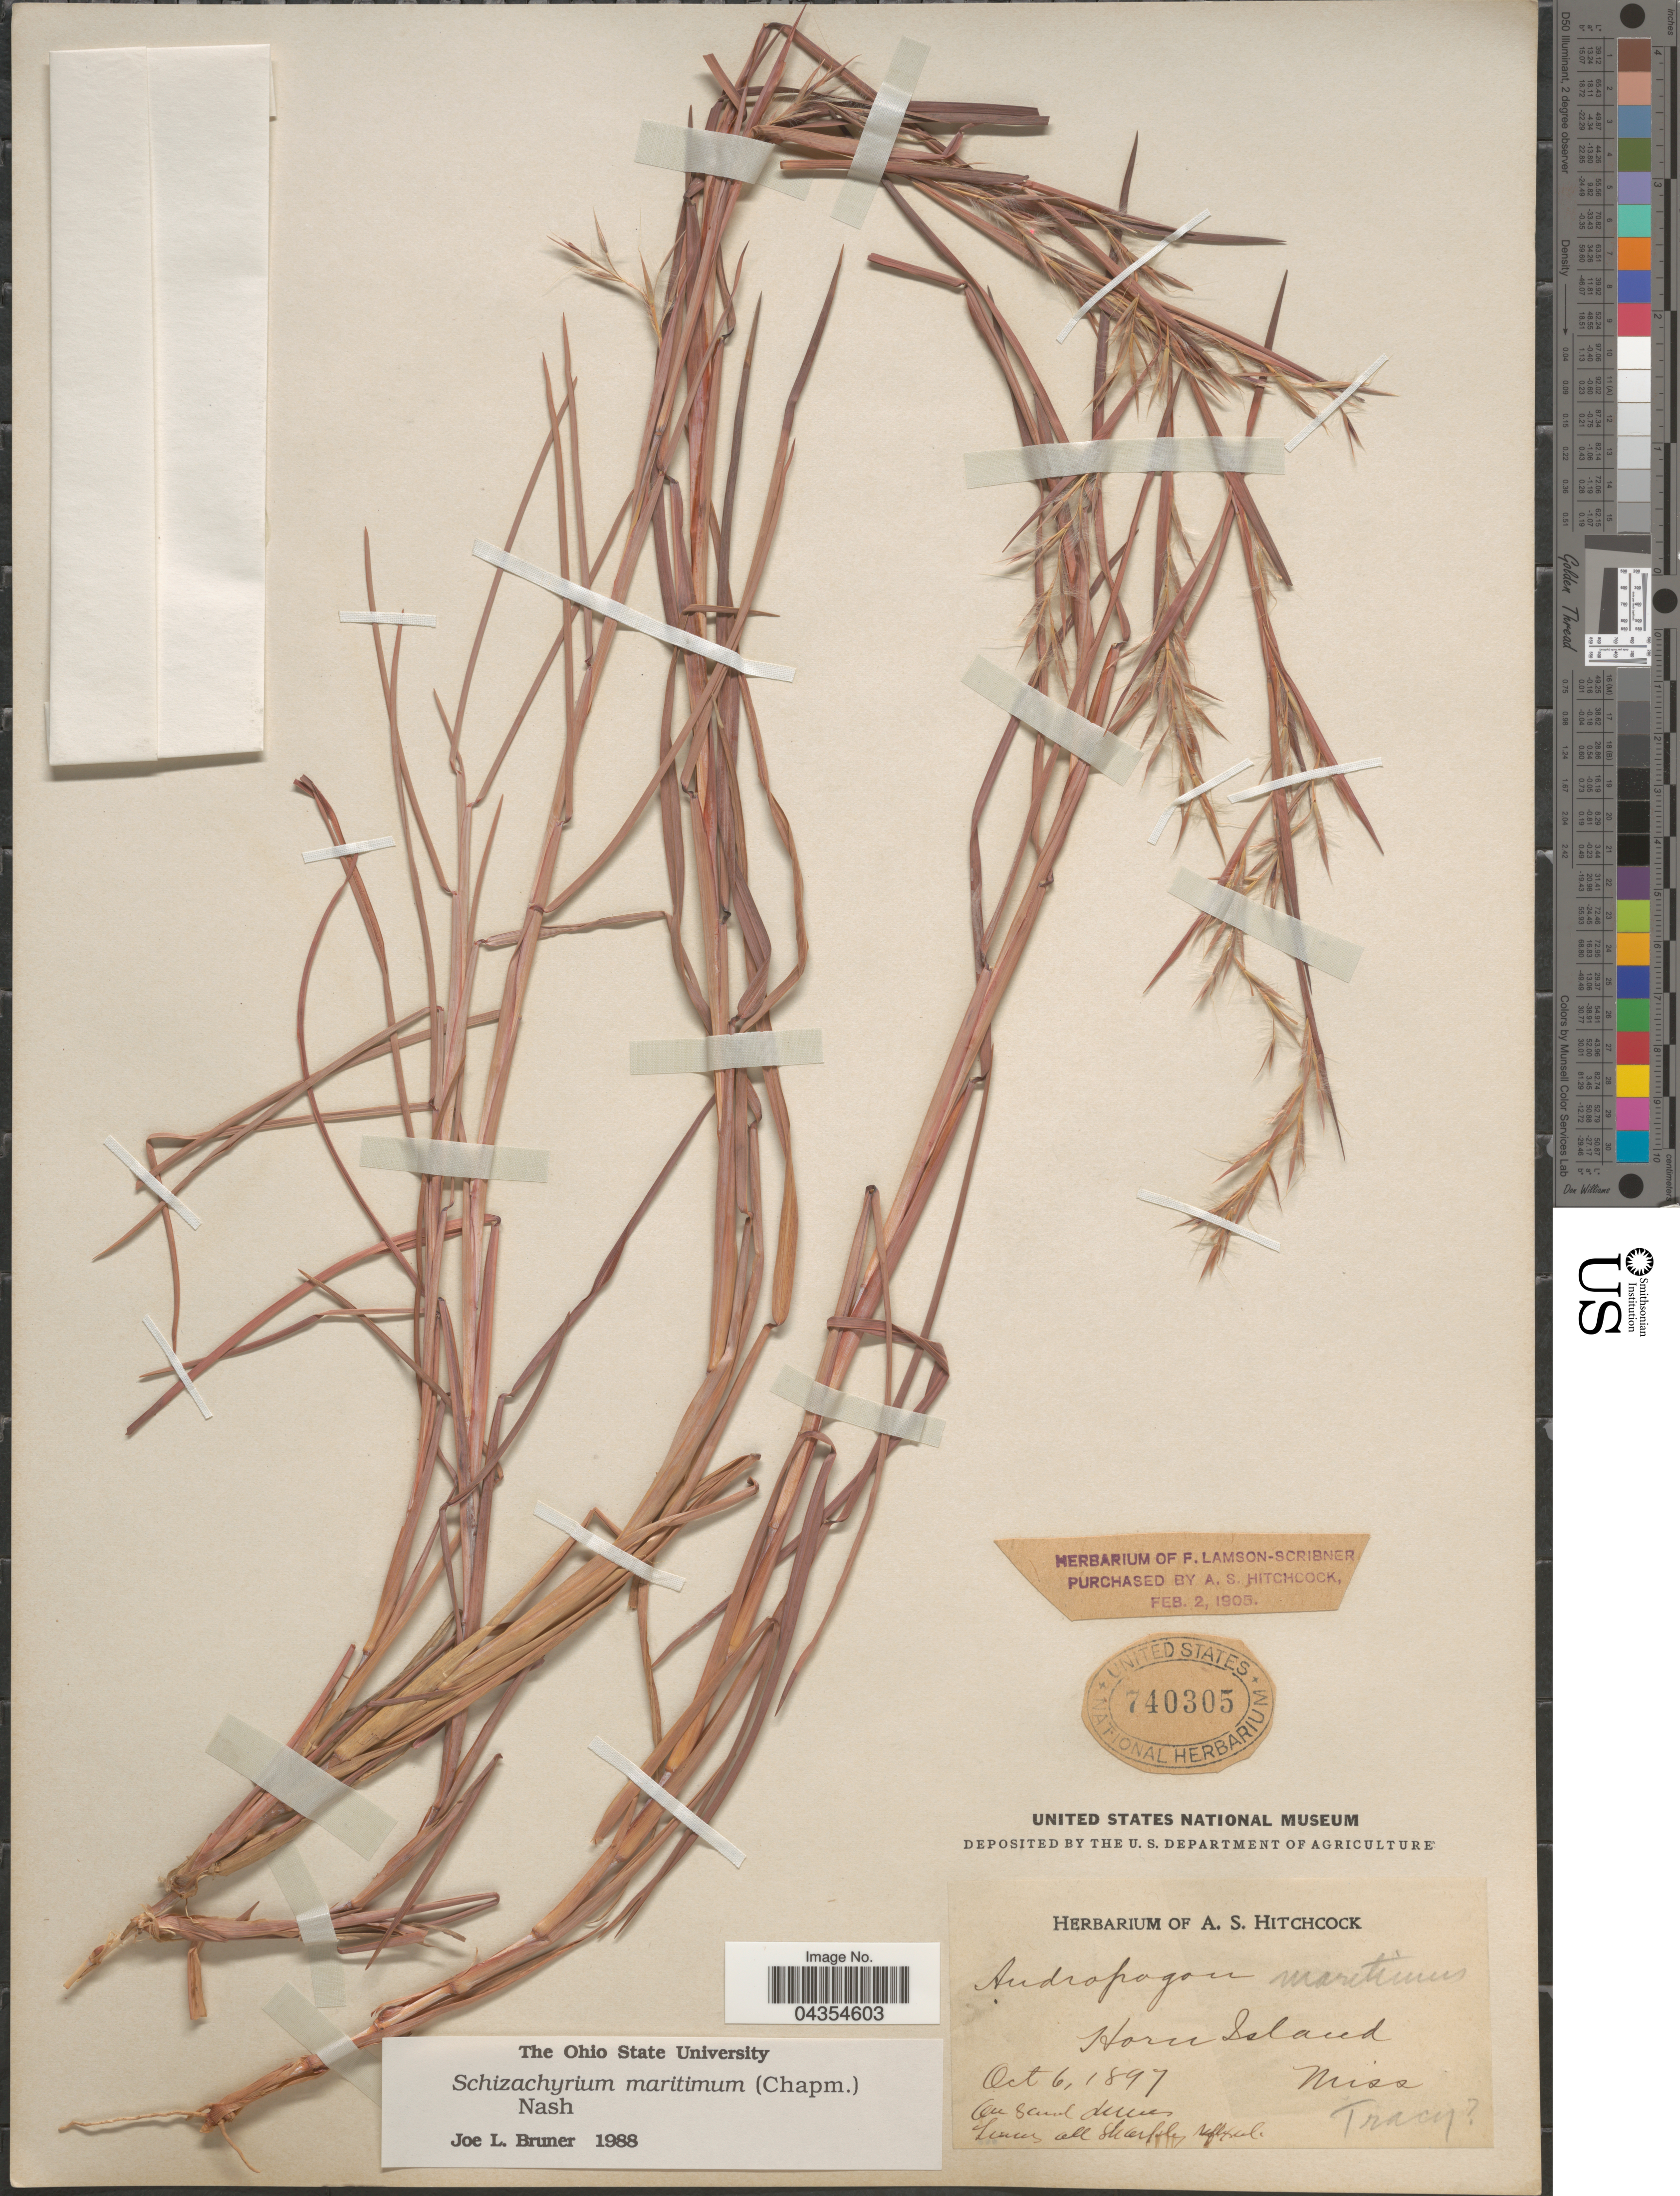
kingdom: Plantae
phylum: Tracheophyta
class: Liliopsida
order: Poales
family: Poaceae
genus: Schizachyrium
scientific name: Schizachyrium maritimum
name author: (Chapm.) Nash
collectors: -. Tracy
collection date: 1897-10-06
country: United States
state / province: Mississippi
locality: Horn Island.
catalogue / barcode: US 740305